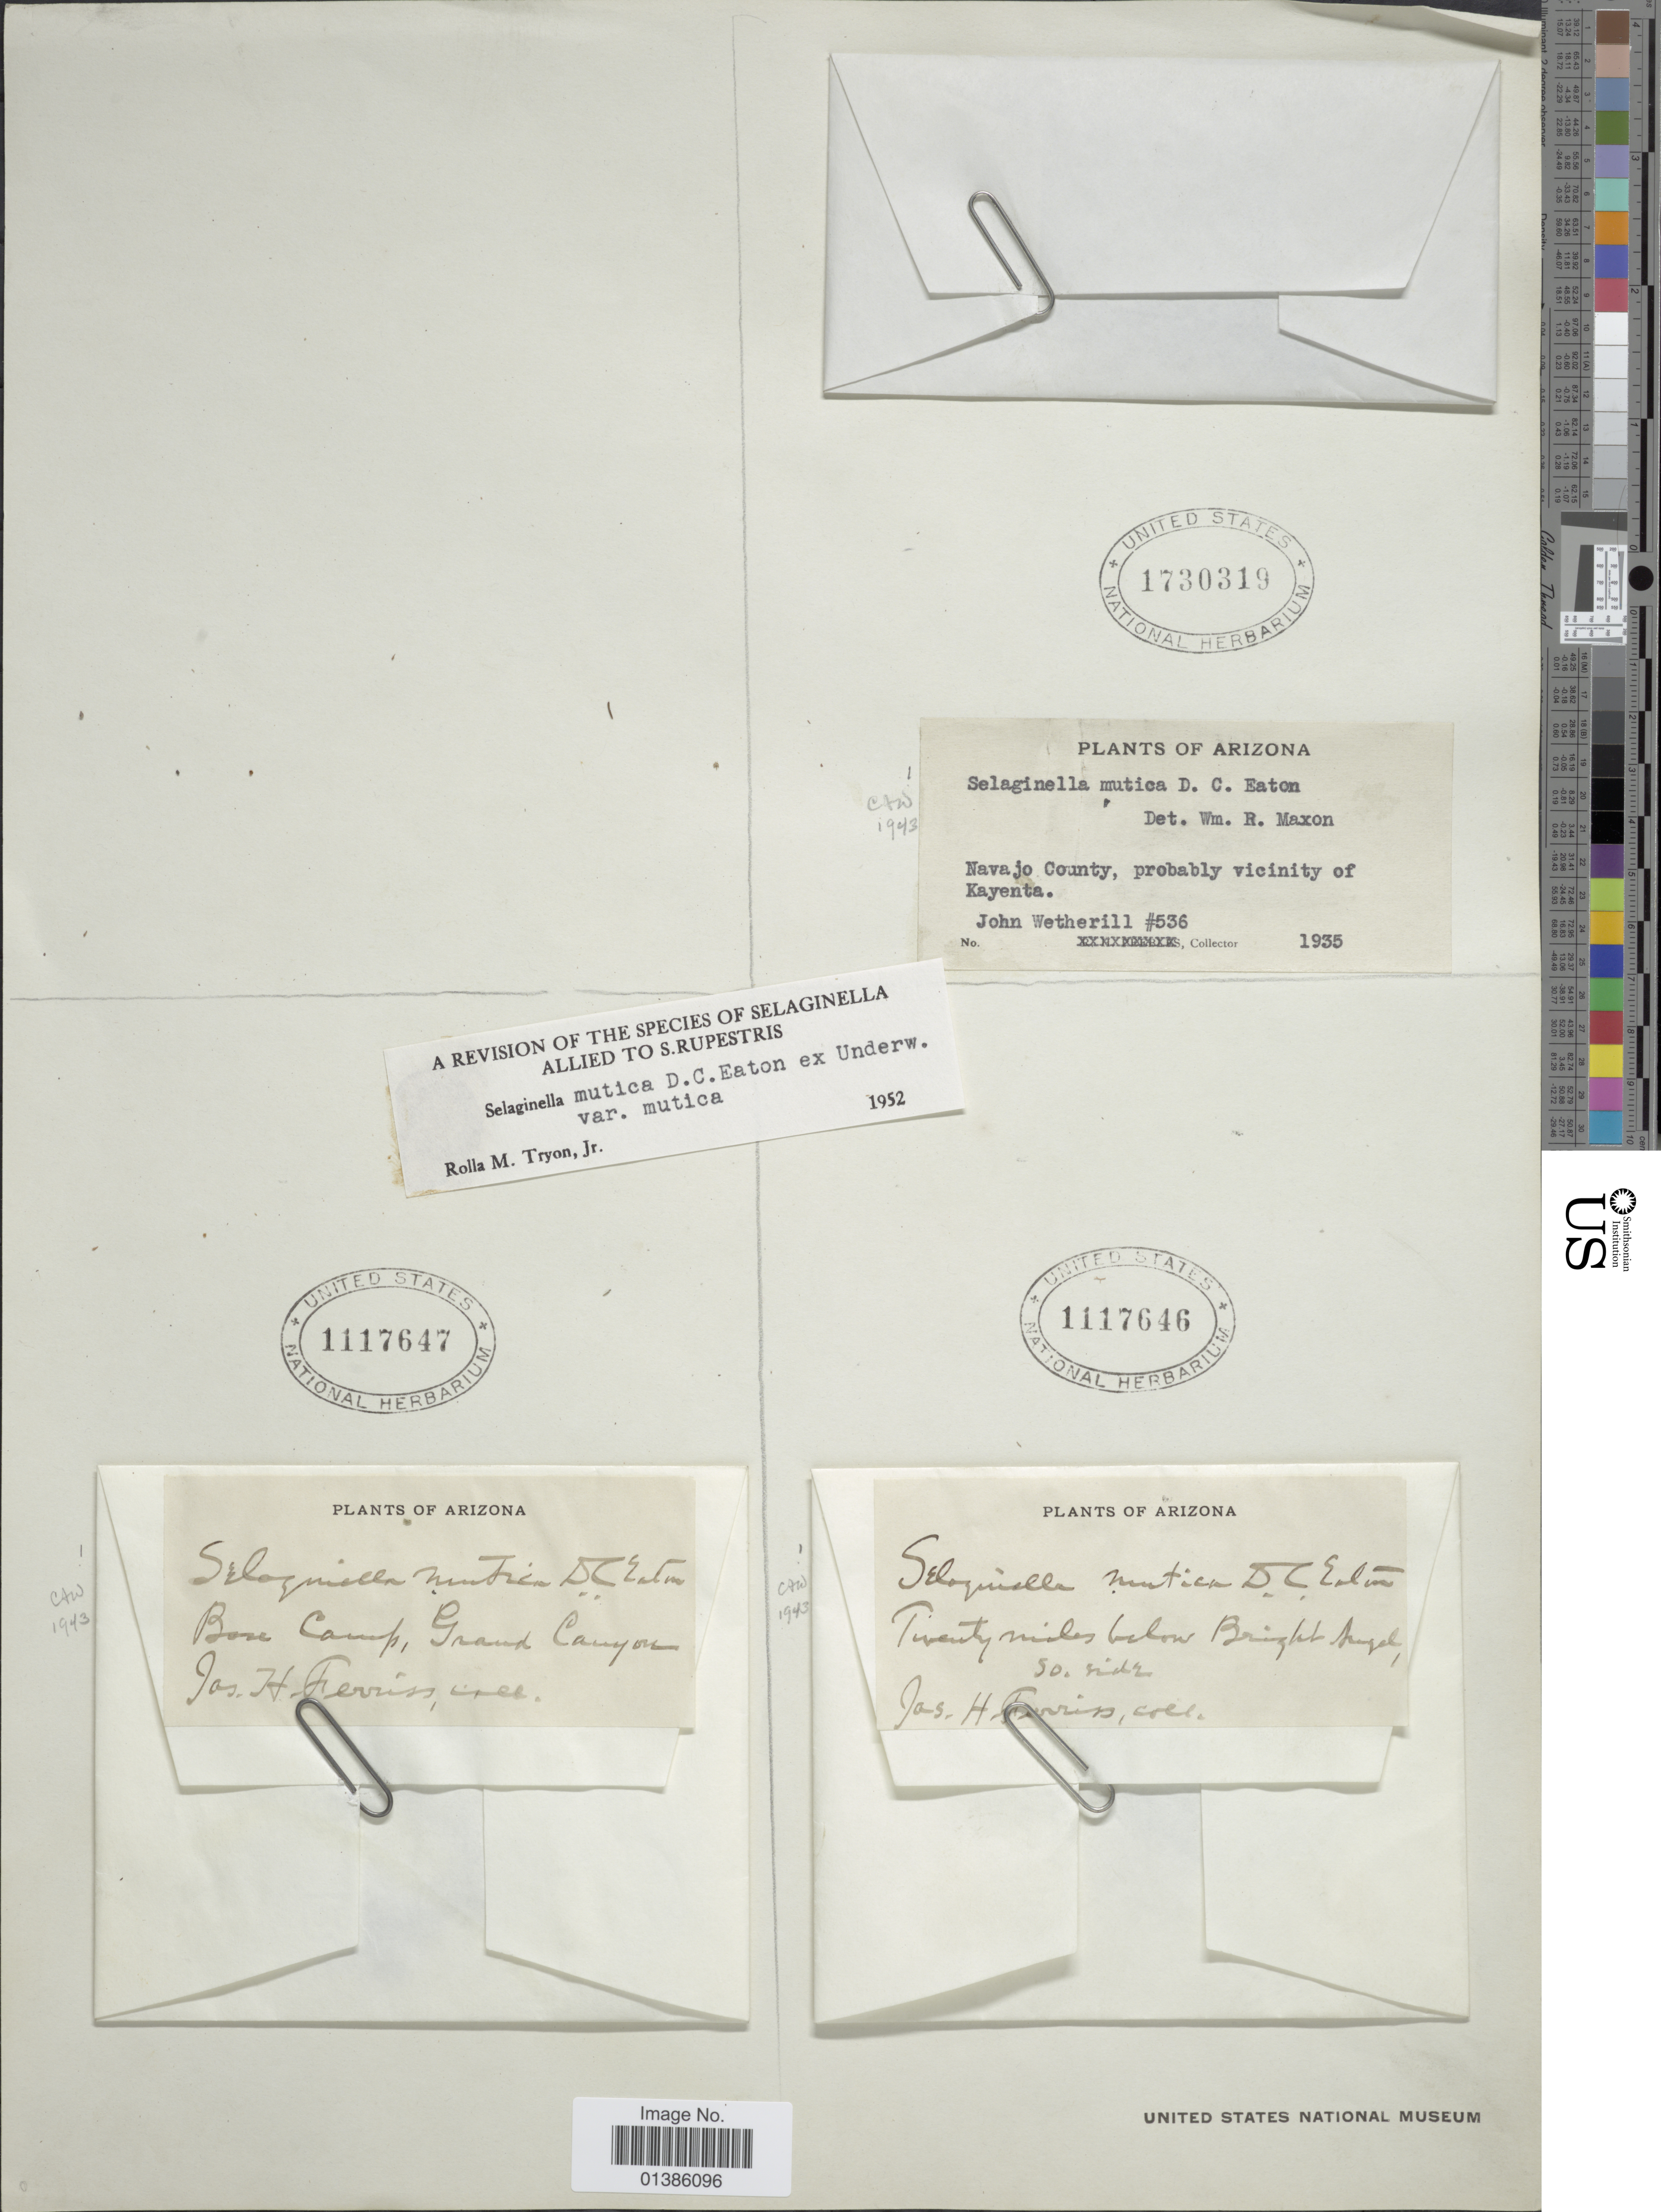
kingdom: Plantae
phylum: Tracheophyta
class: Lycopodiopsida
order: Selaginellales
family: Selaginellaceae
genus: Selaginella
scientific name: Selaginella mutica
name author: D.C. Eaton in Underw.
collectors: J. Ferriss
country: United States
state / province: Arizona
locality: Base Camp, Grand Canyon.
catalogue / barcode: US 1117647-2